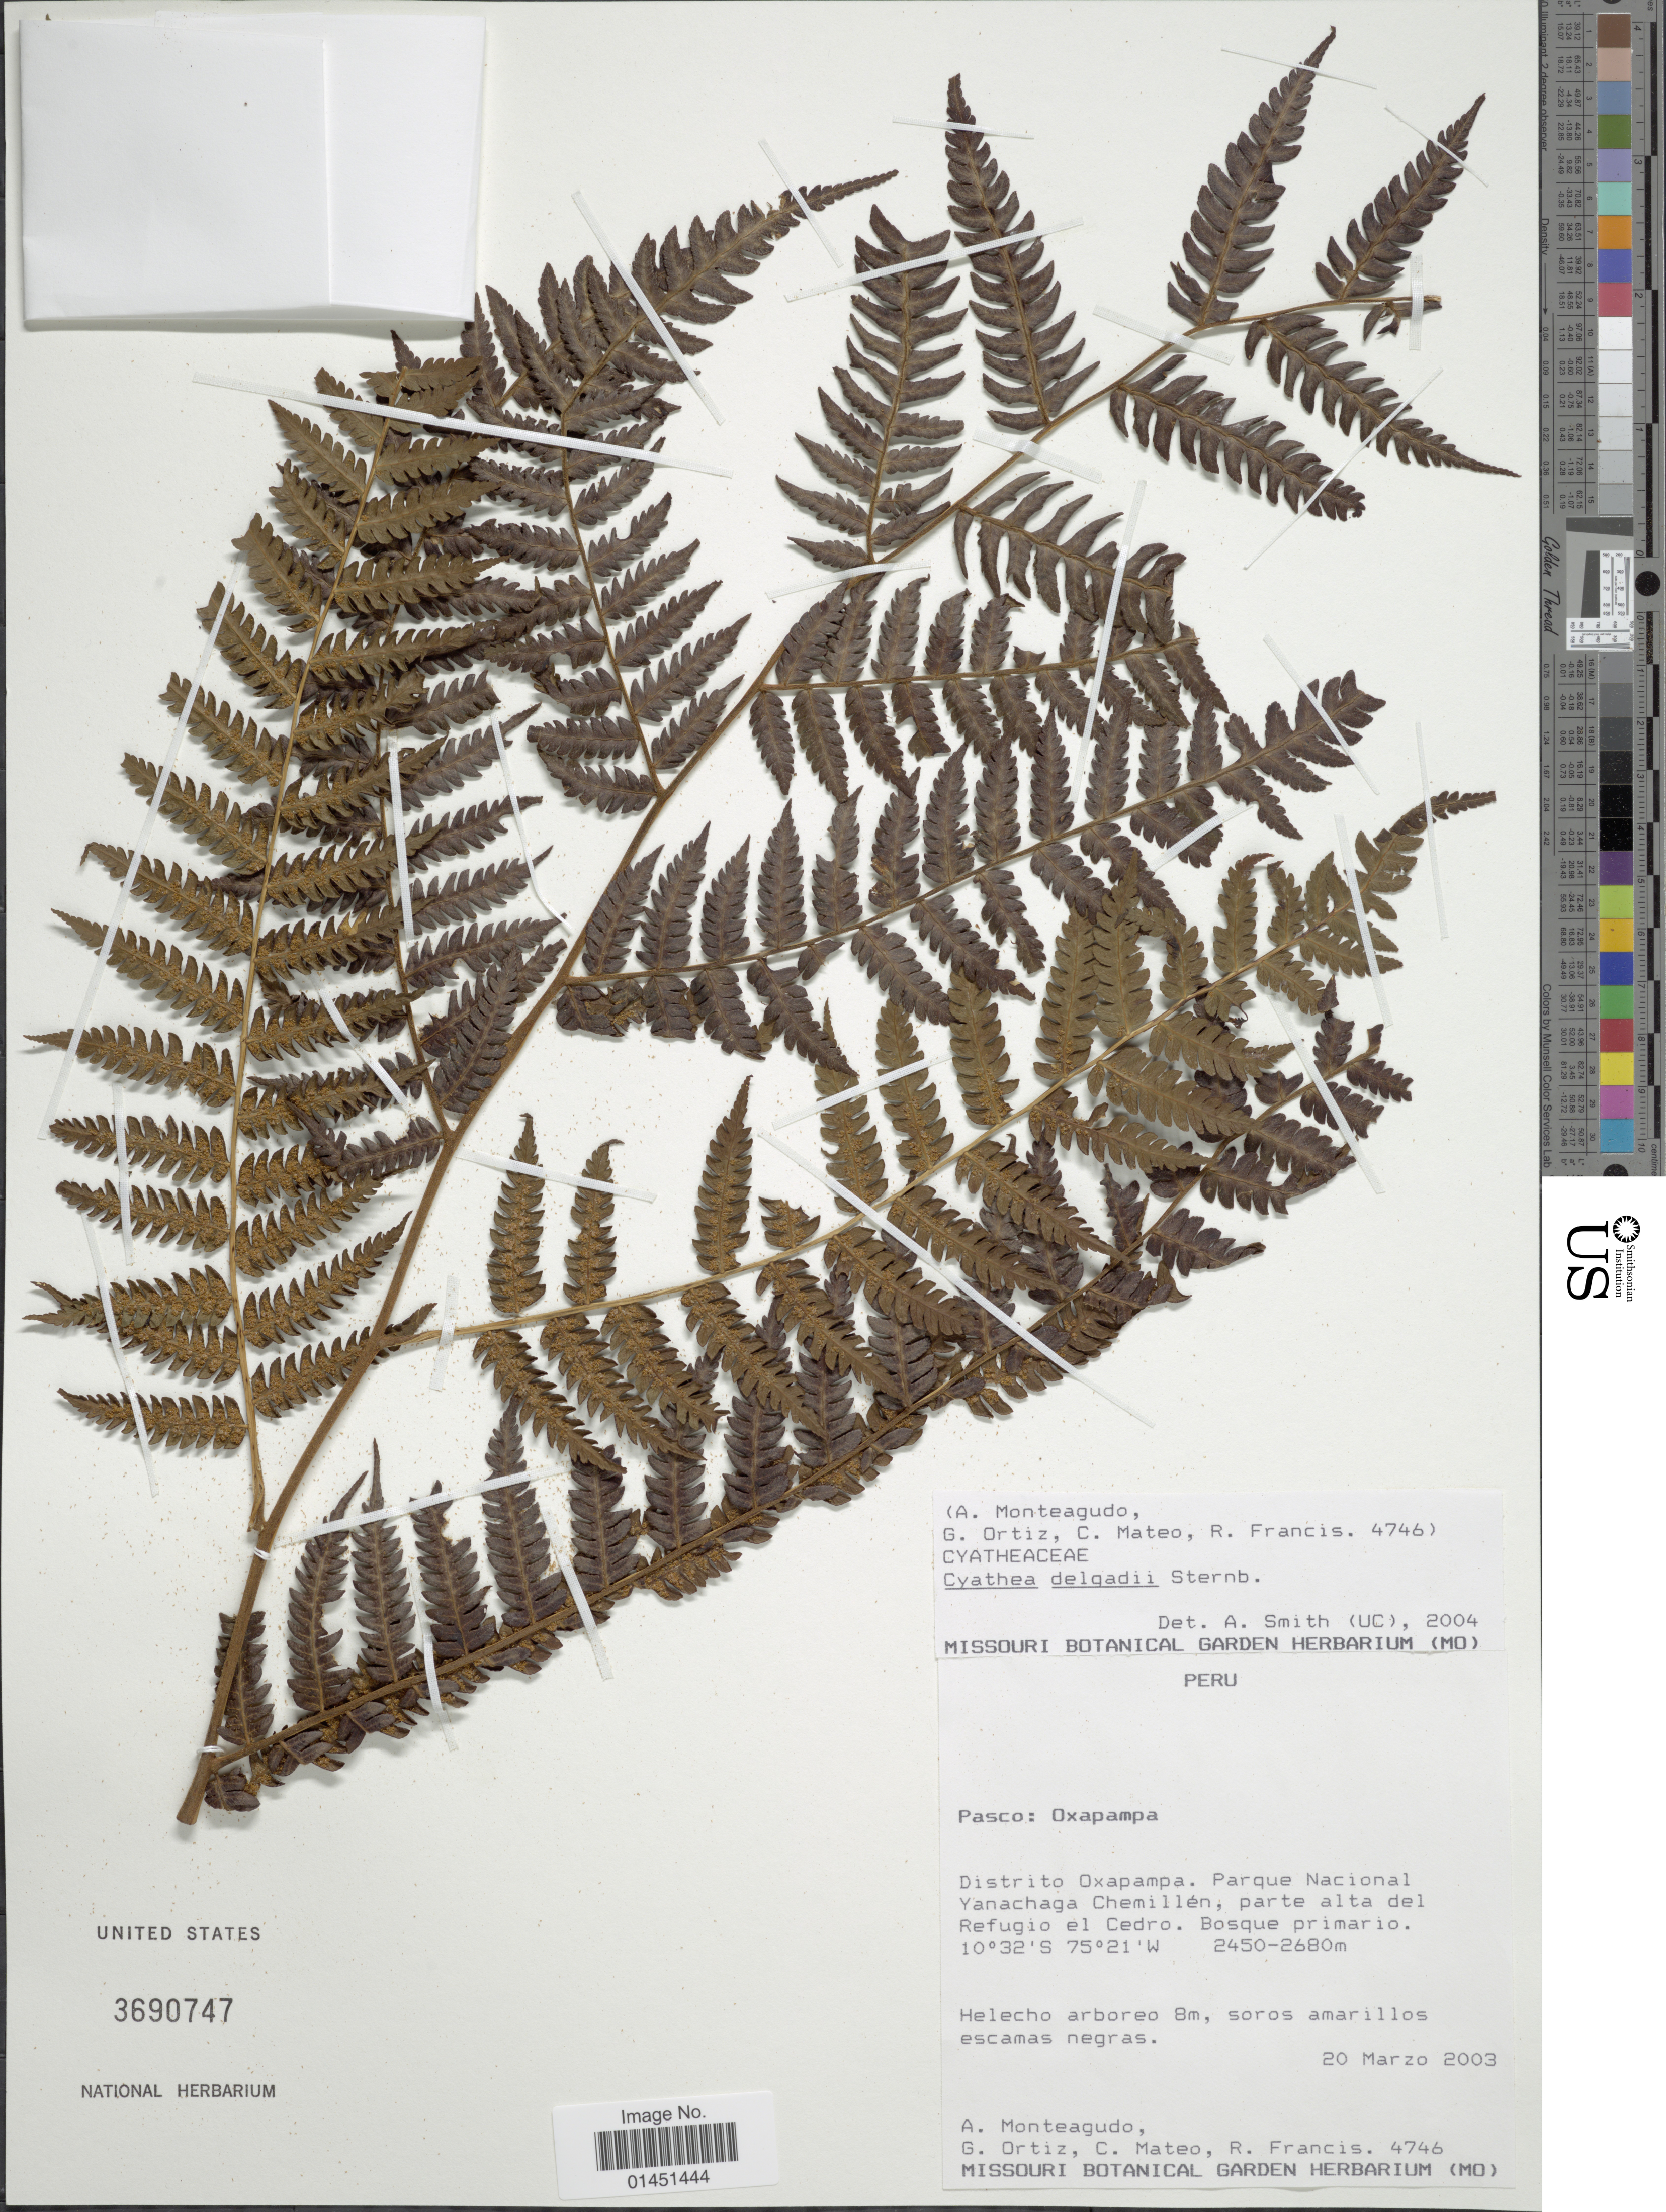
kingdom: Plantae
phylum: Tracheophyta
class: Polypodiopsida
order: Cyatheales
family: Cyatheaceae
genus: Cyathea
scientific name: Cyathea delgadii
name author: Pohl ex Sternb.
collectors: A. Monteagudo, G. Ortiz, C. Mateo & R. Francis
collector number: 4746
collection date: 2003-03-20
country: Peru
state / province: Pasco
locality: Oxapampa, Distrito Oxapampa. Parque Nacional Yanachaga Chemillen, parte alta del Refugio el Cedro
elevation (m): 2450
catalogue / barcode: US 3690747